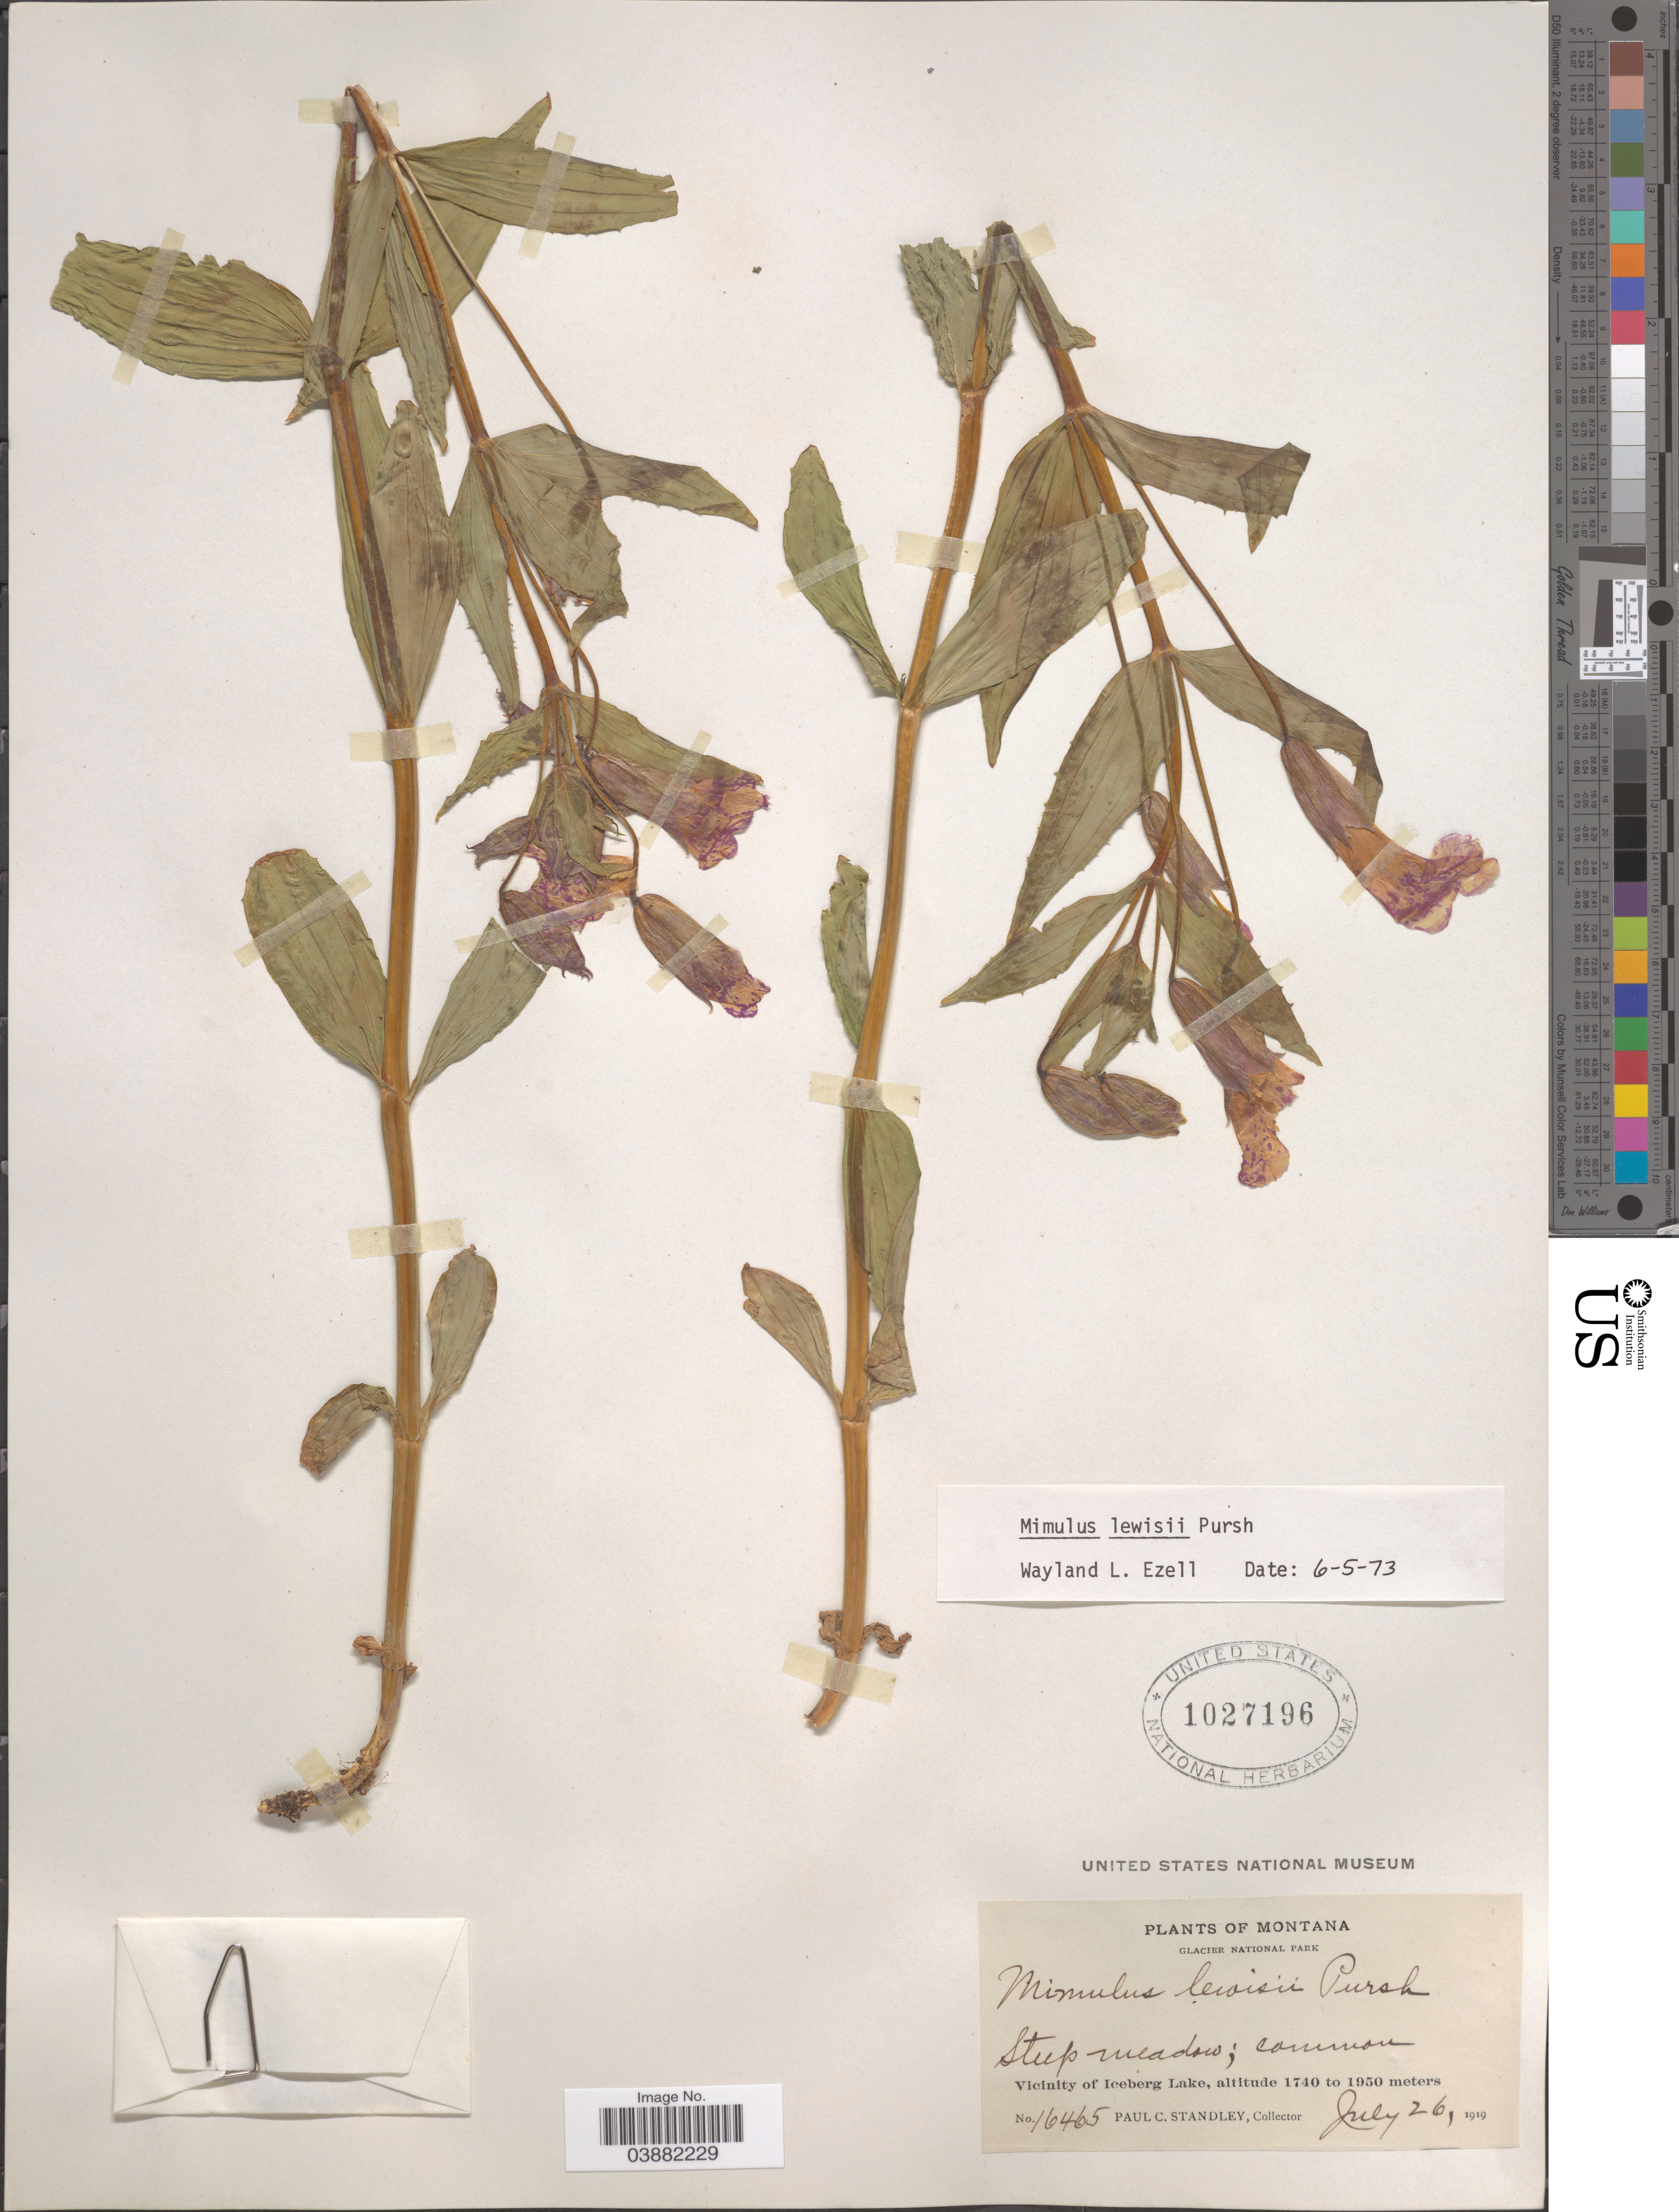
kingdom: Plantae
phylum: Tracheophyta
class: Magnoliopsida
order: Lamiales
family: Phrymaceae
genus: Mimulus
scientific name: Mimulus lewisii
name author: Pursh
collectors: P. C. Standley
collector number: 16465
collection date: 1919-07-26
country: United States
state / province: Montana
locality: Galcier National Park. Vicinity of Iceberg Lake.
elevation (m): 1740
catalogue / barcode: US 1027196